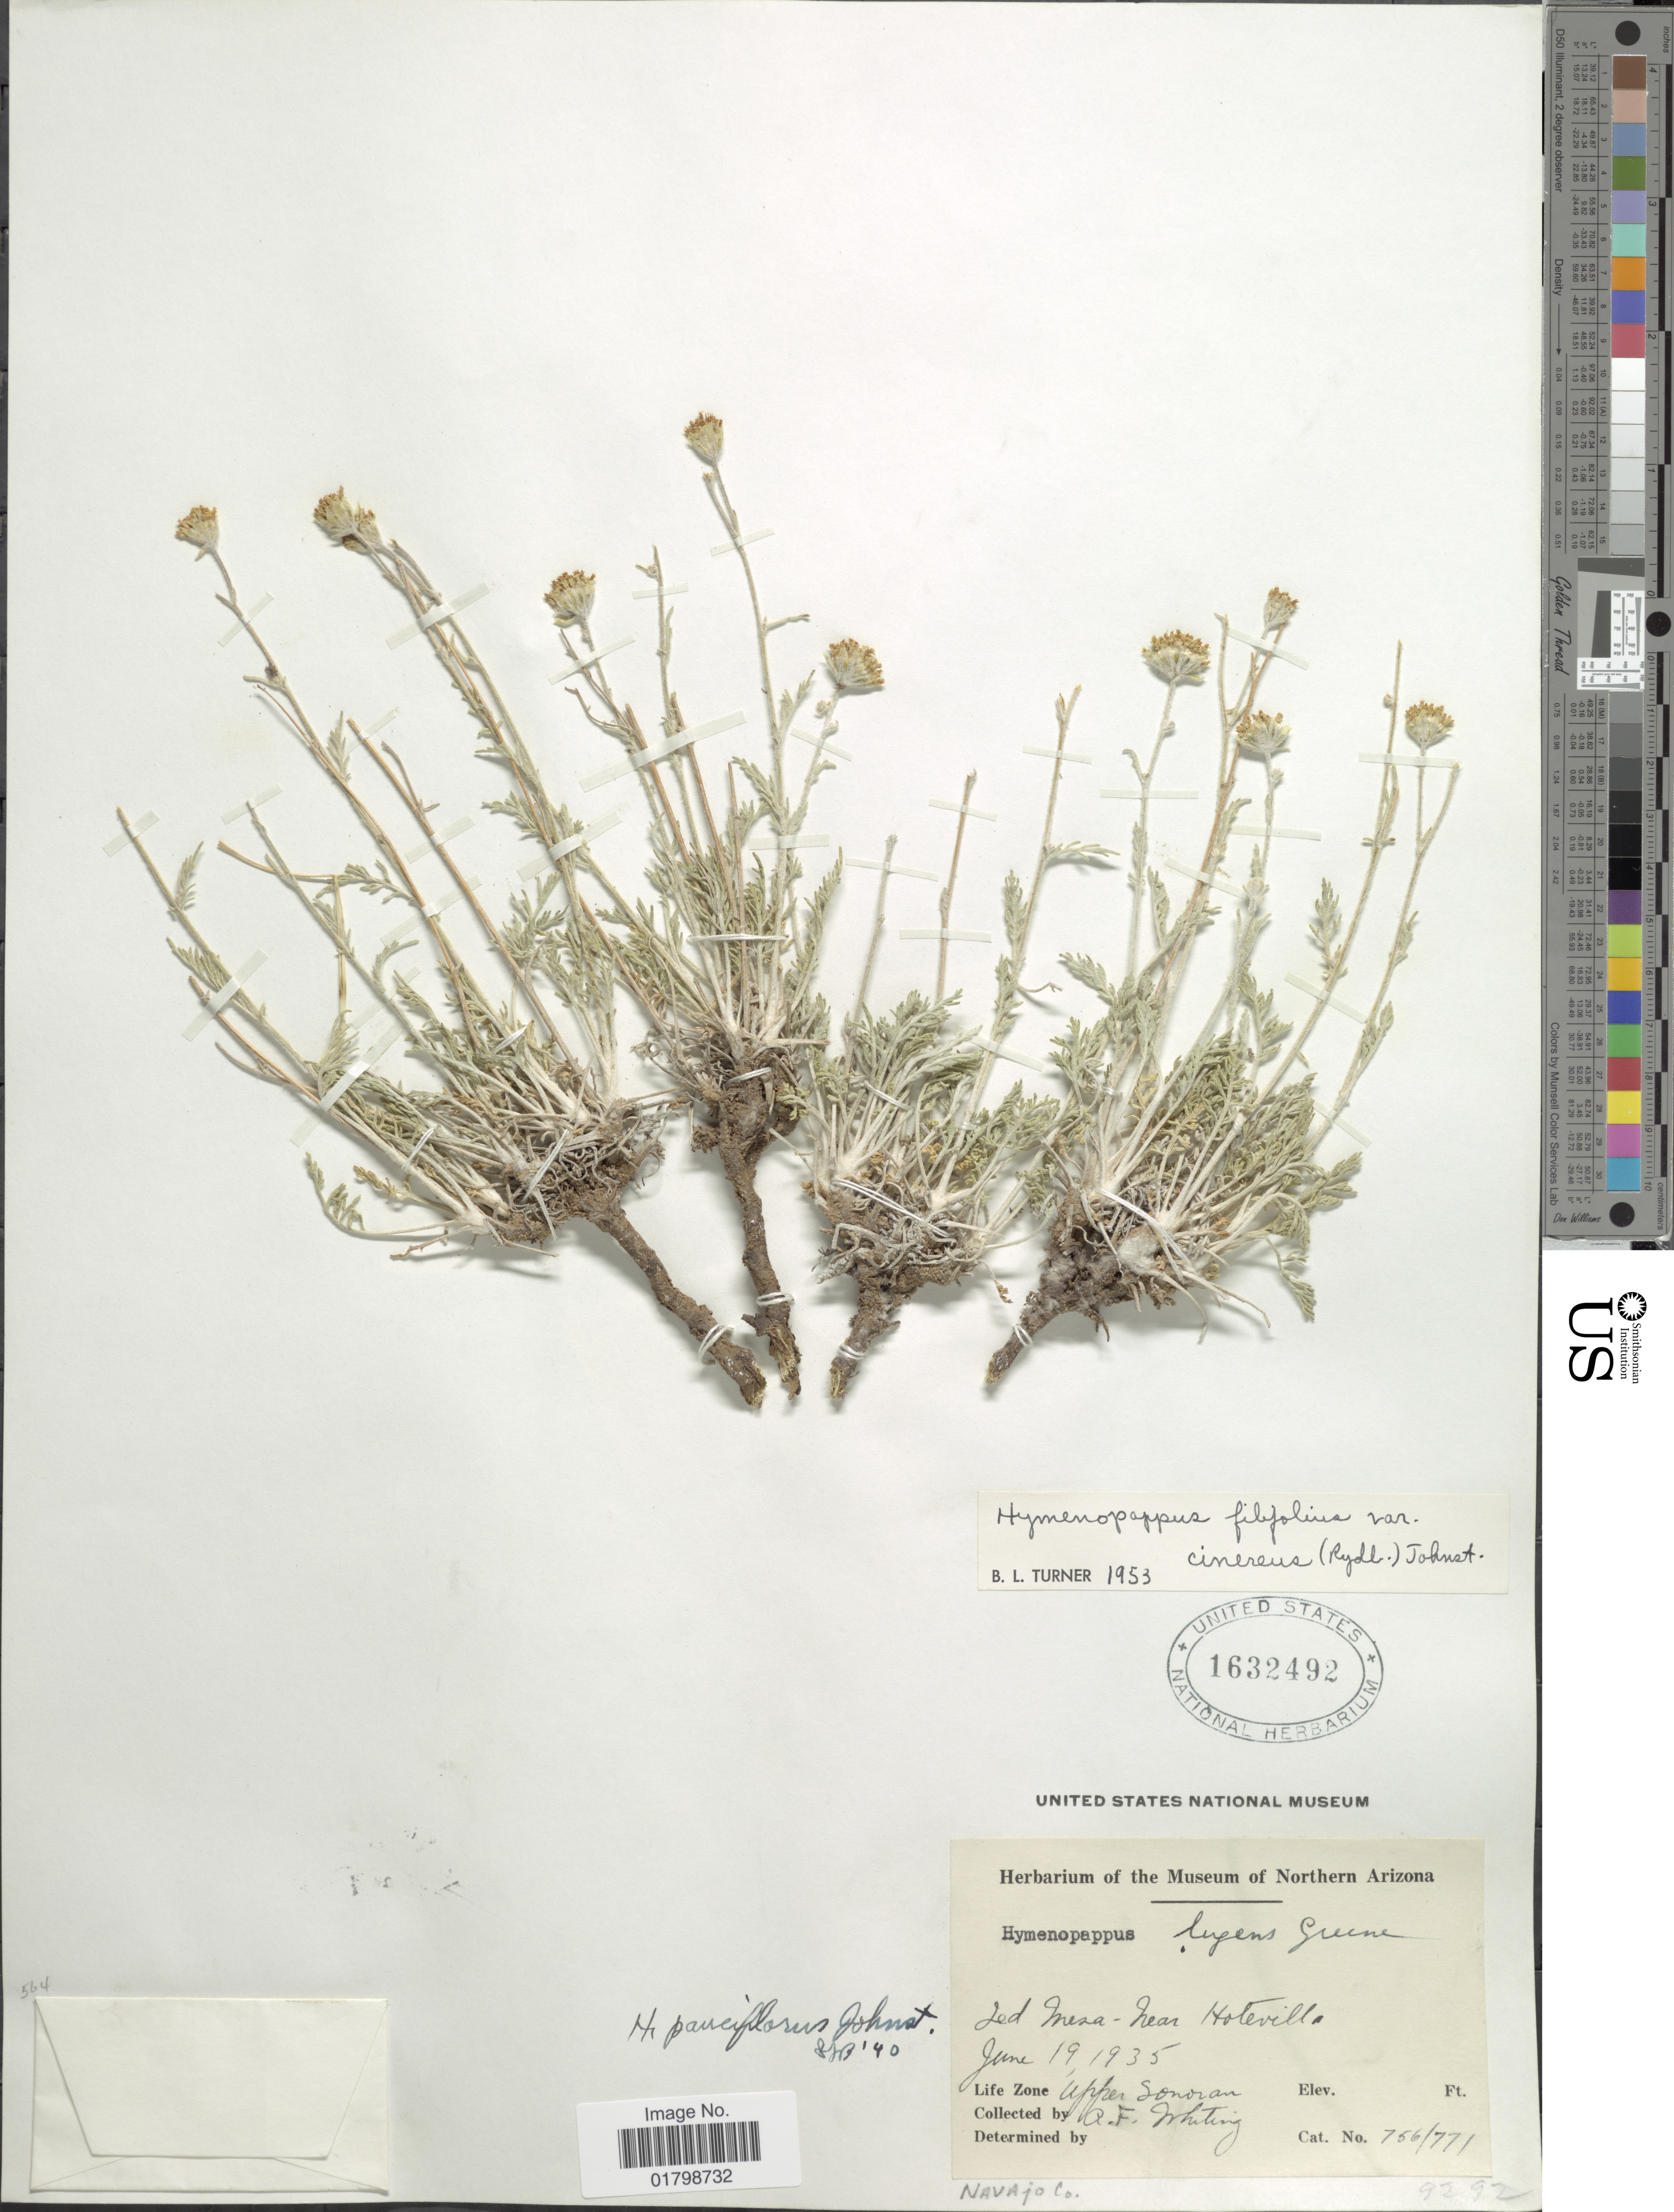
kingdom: Plantae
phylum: Tracheophyta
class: Magnoliopsida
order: Asterales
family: Asteraceae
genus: Hymenopappus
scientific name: Hymenopappus filifolius var. cinereus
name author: (Rydb.) I.M. Johnst.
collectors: A. F. Whiting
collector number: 756/771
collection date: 1935-06-19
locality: Led Mesa - Near Holevilla, Upper Sonoran [interpreted], Navajo Co.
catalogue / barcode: US 1632492